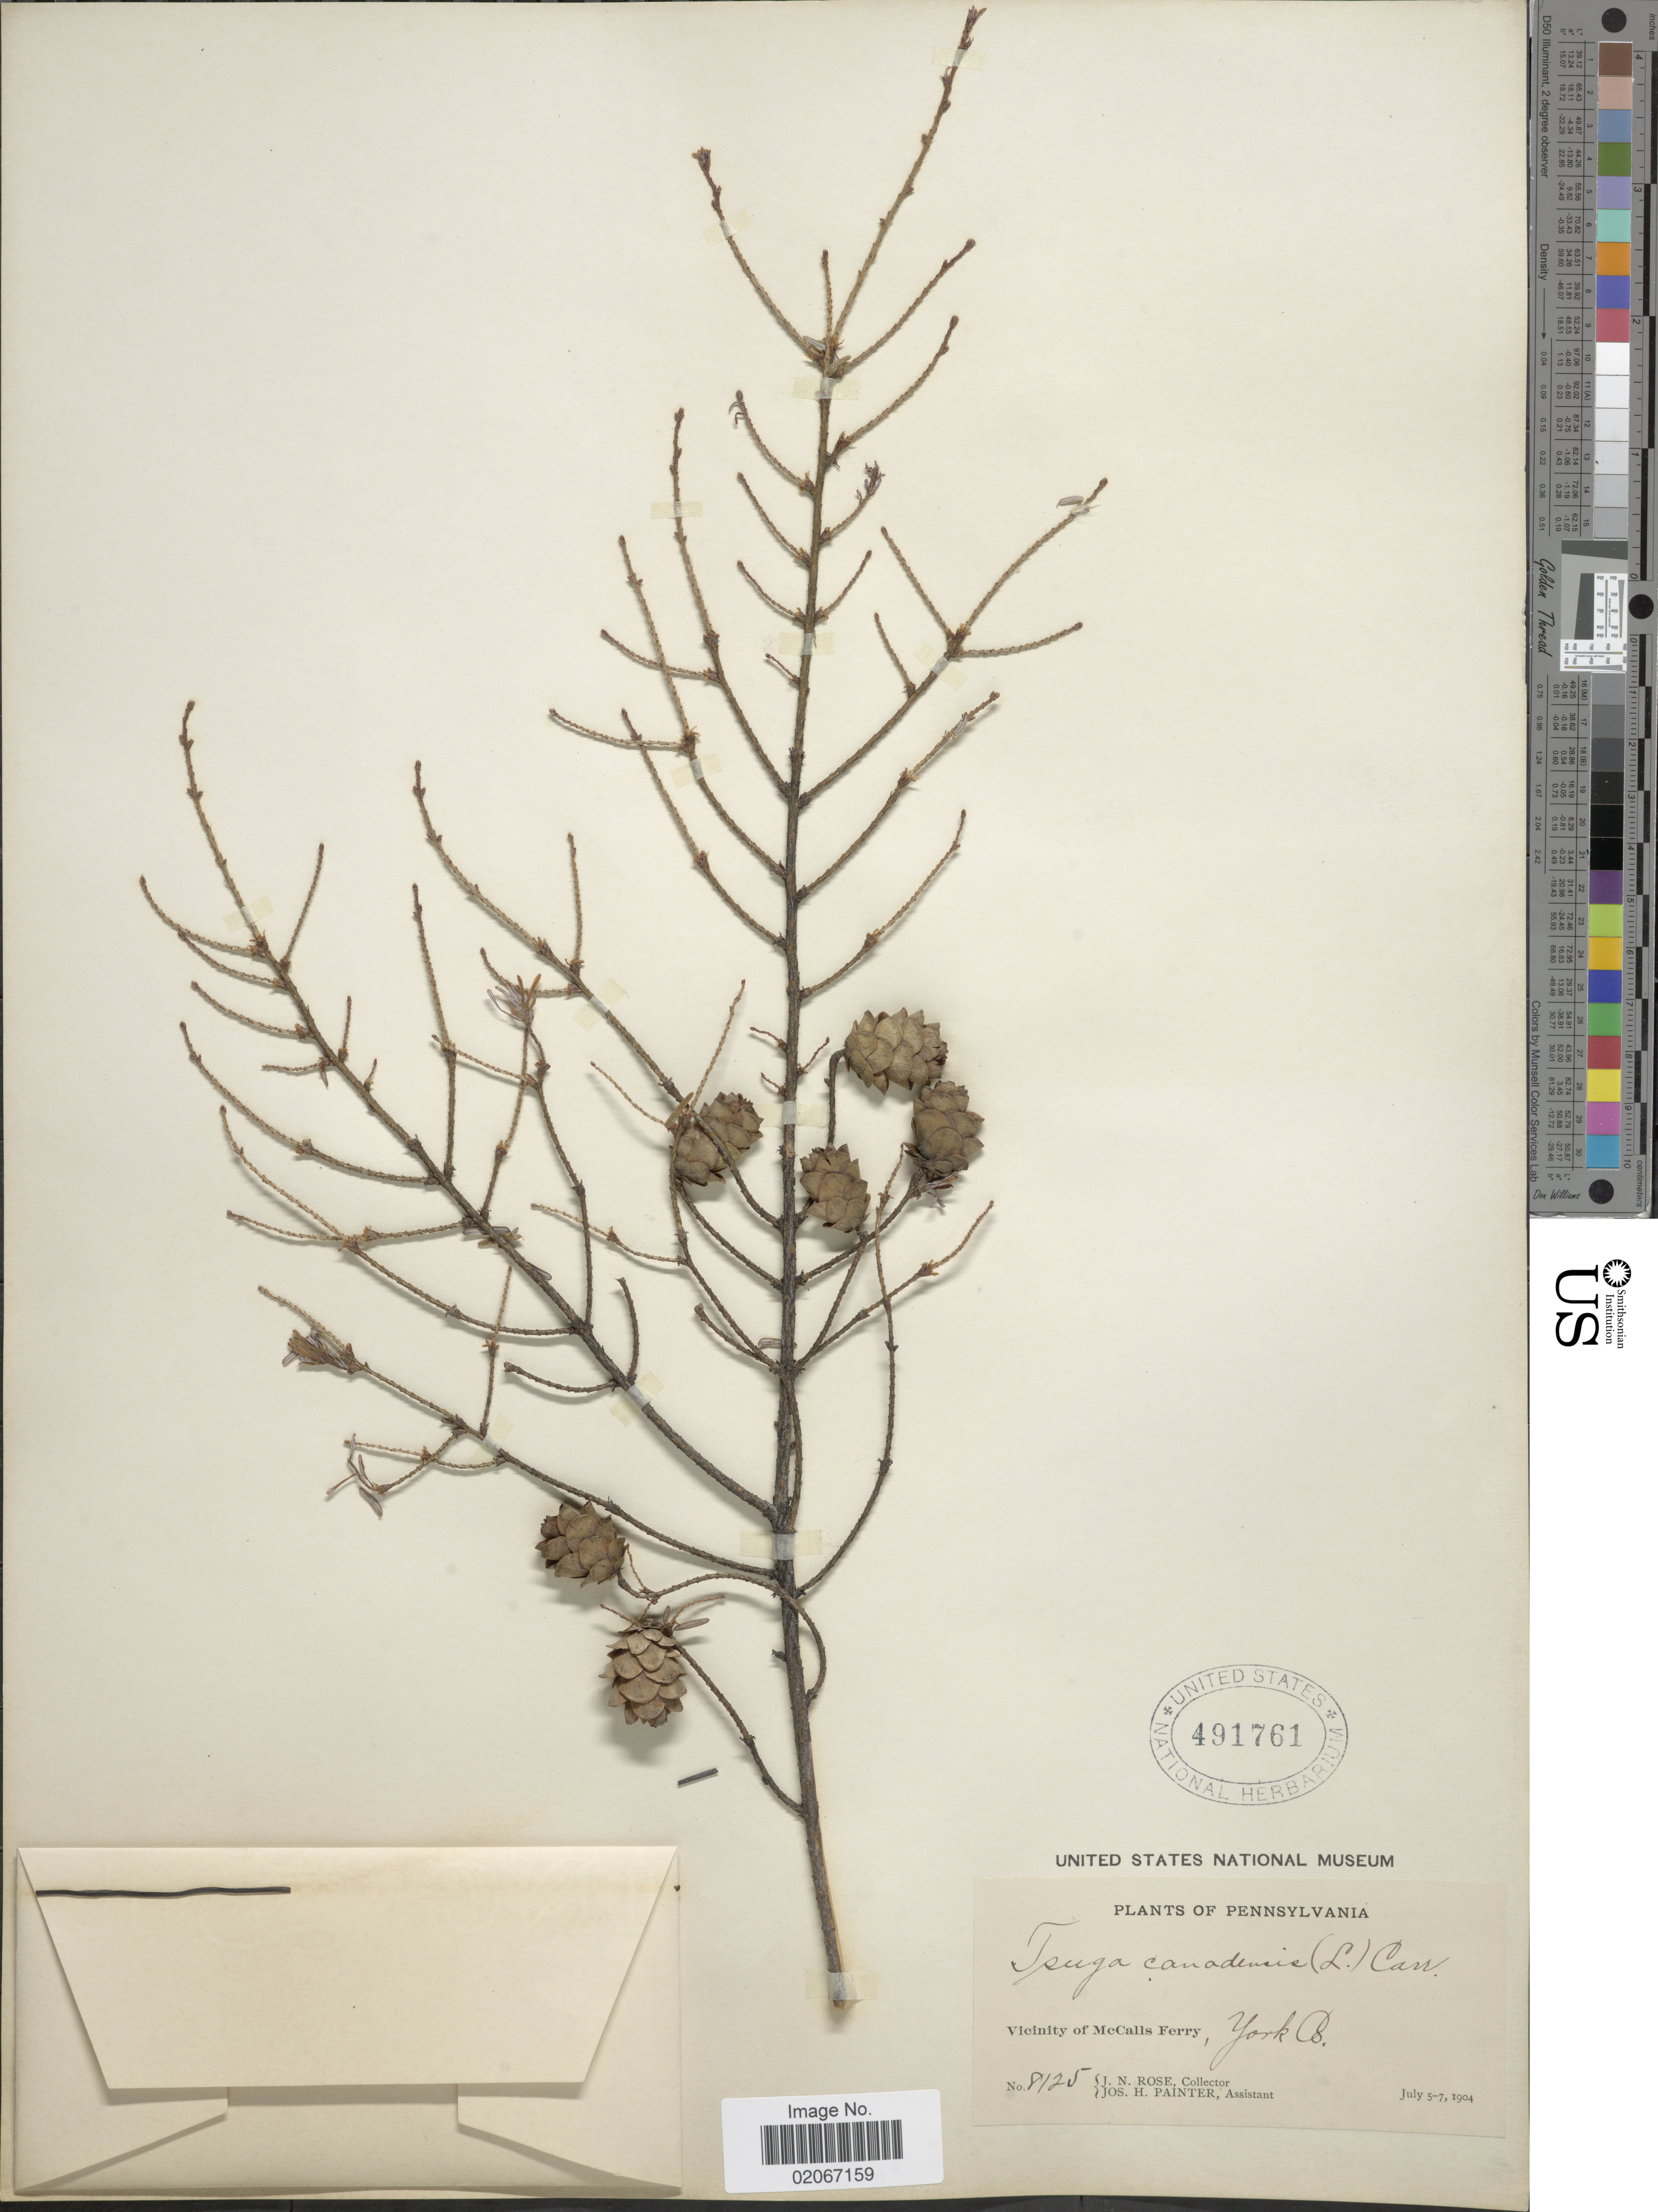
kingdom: Plantae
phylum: Tracheophyta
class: Pinopsida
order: Pinales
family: Pinaceae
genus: Tsuga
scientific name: Tsuga canadensis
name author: (L.) Carrière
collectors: J. N. Rose & J. H. Painter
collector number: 8125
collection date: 1904-07-05/1904-07-07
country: United States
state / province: Pennsylvania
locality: Vicinity of McCalls Ferry, York Co.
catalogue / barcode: US 491761